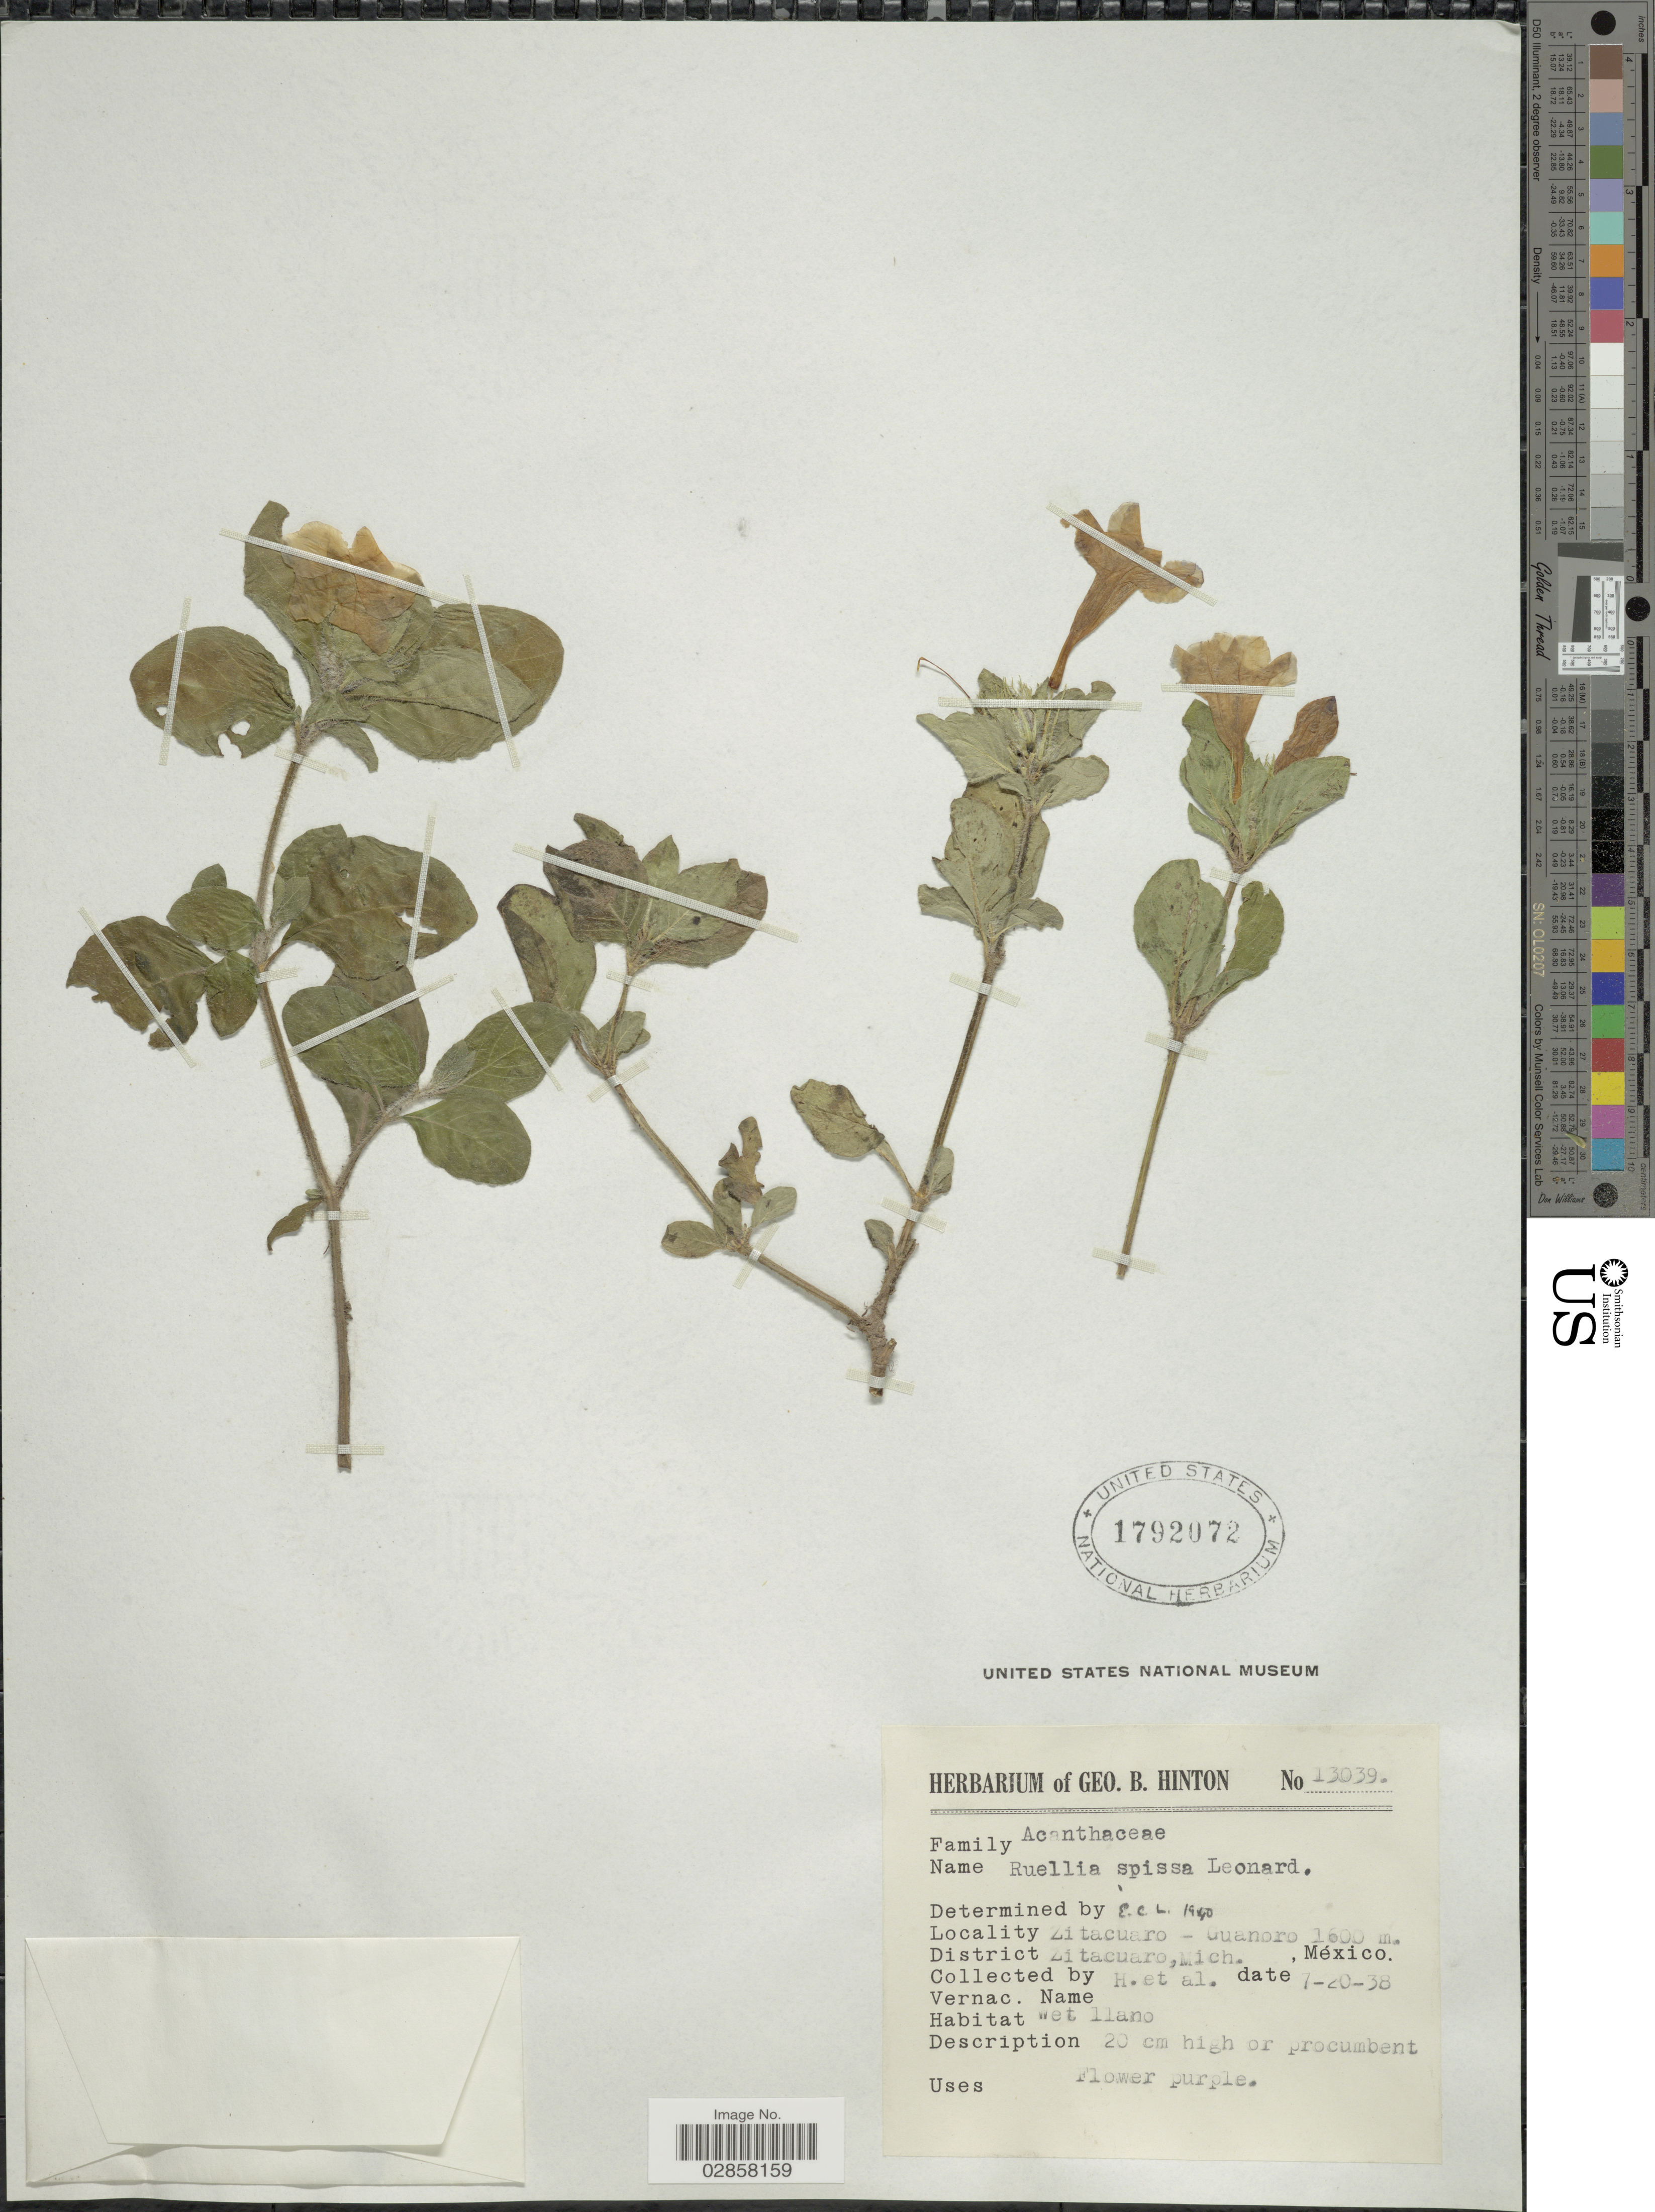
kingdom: Plantae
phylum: Tracheophyta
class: Magnoliopsida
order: Lamiales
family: Acanthaceae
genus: Ruellia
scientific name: Ruellia spissa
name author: Leonard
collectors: G. B. Hinton & et al.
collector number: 13039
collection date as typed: Transcribed d/m/y: 20/7/38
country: Mexico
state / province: Michoacán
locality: Zitacuaro-Guanoro. District Zitacuaro.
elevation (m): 1600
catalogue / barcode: US 1792072